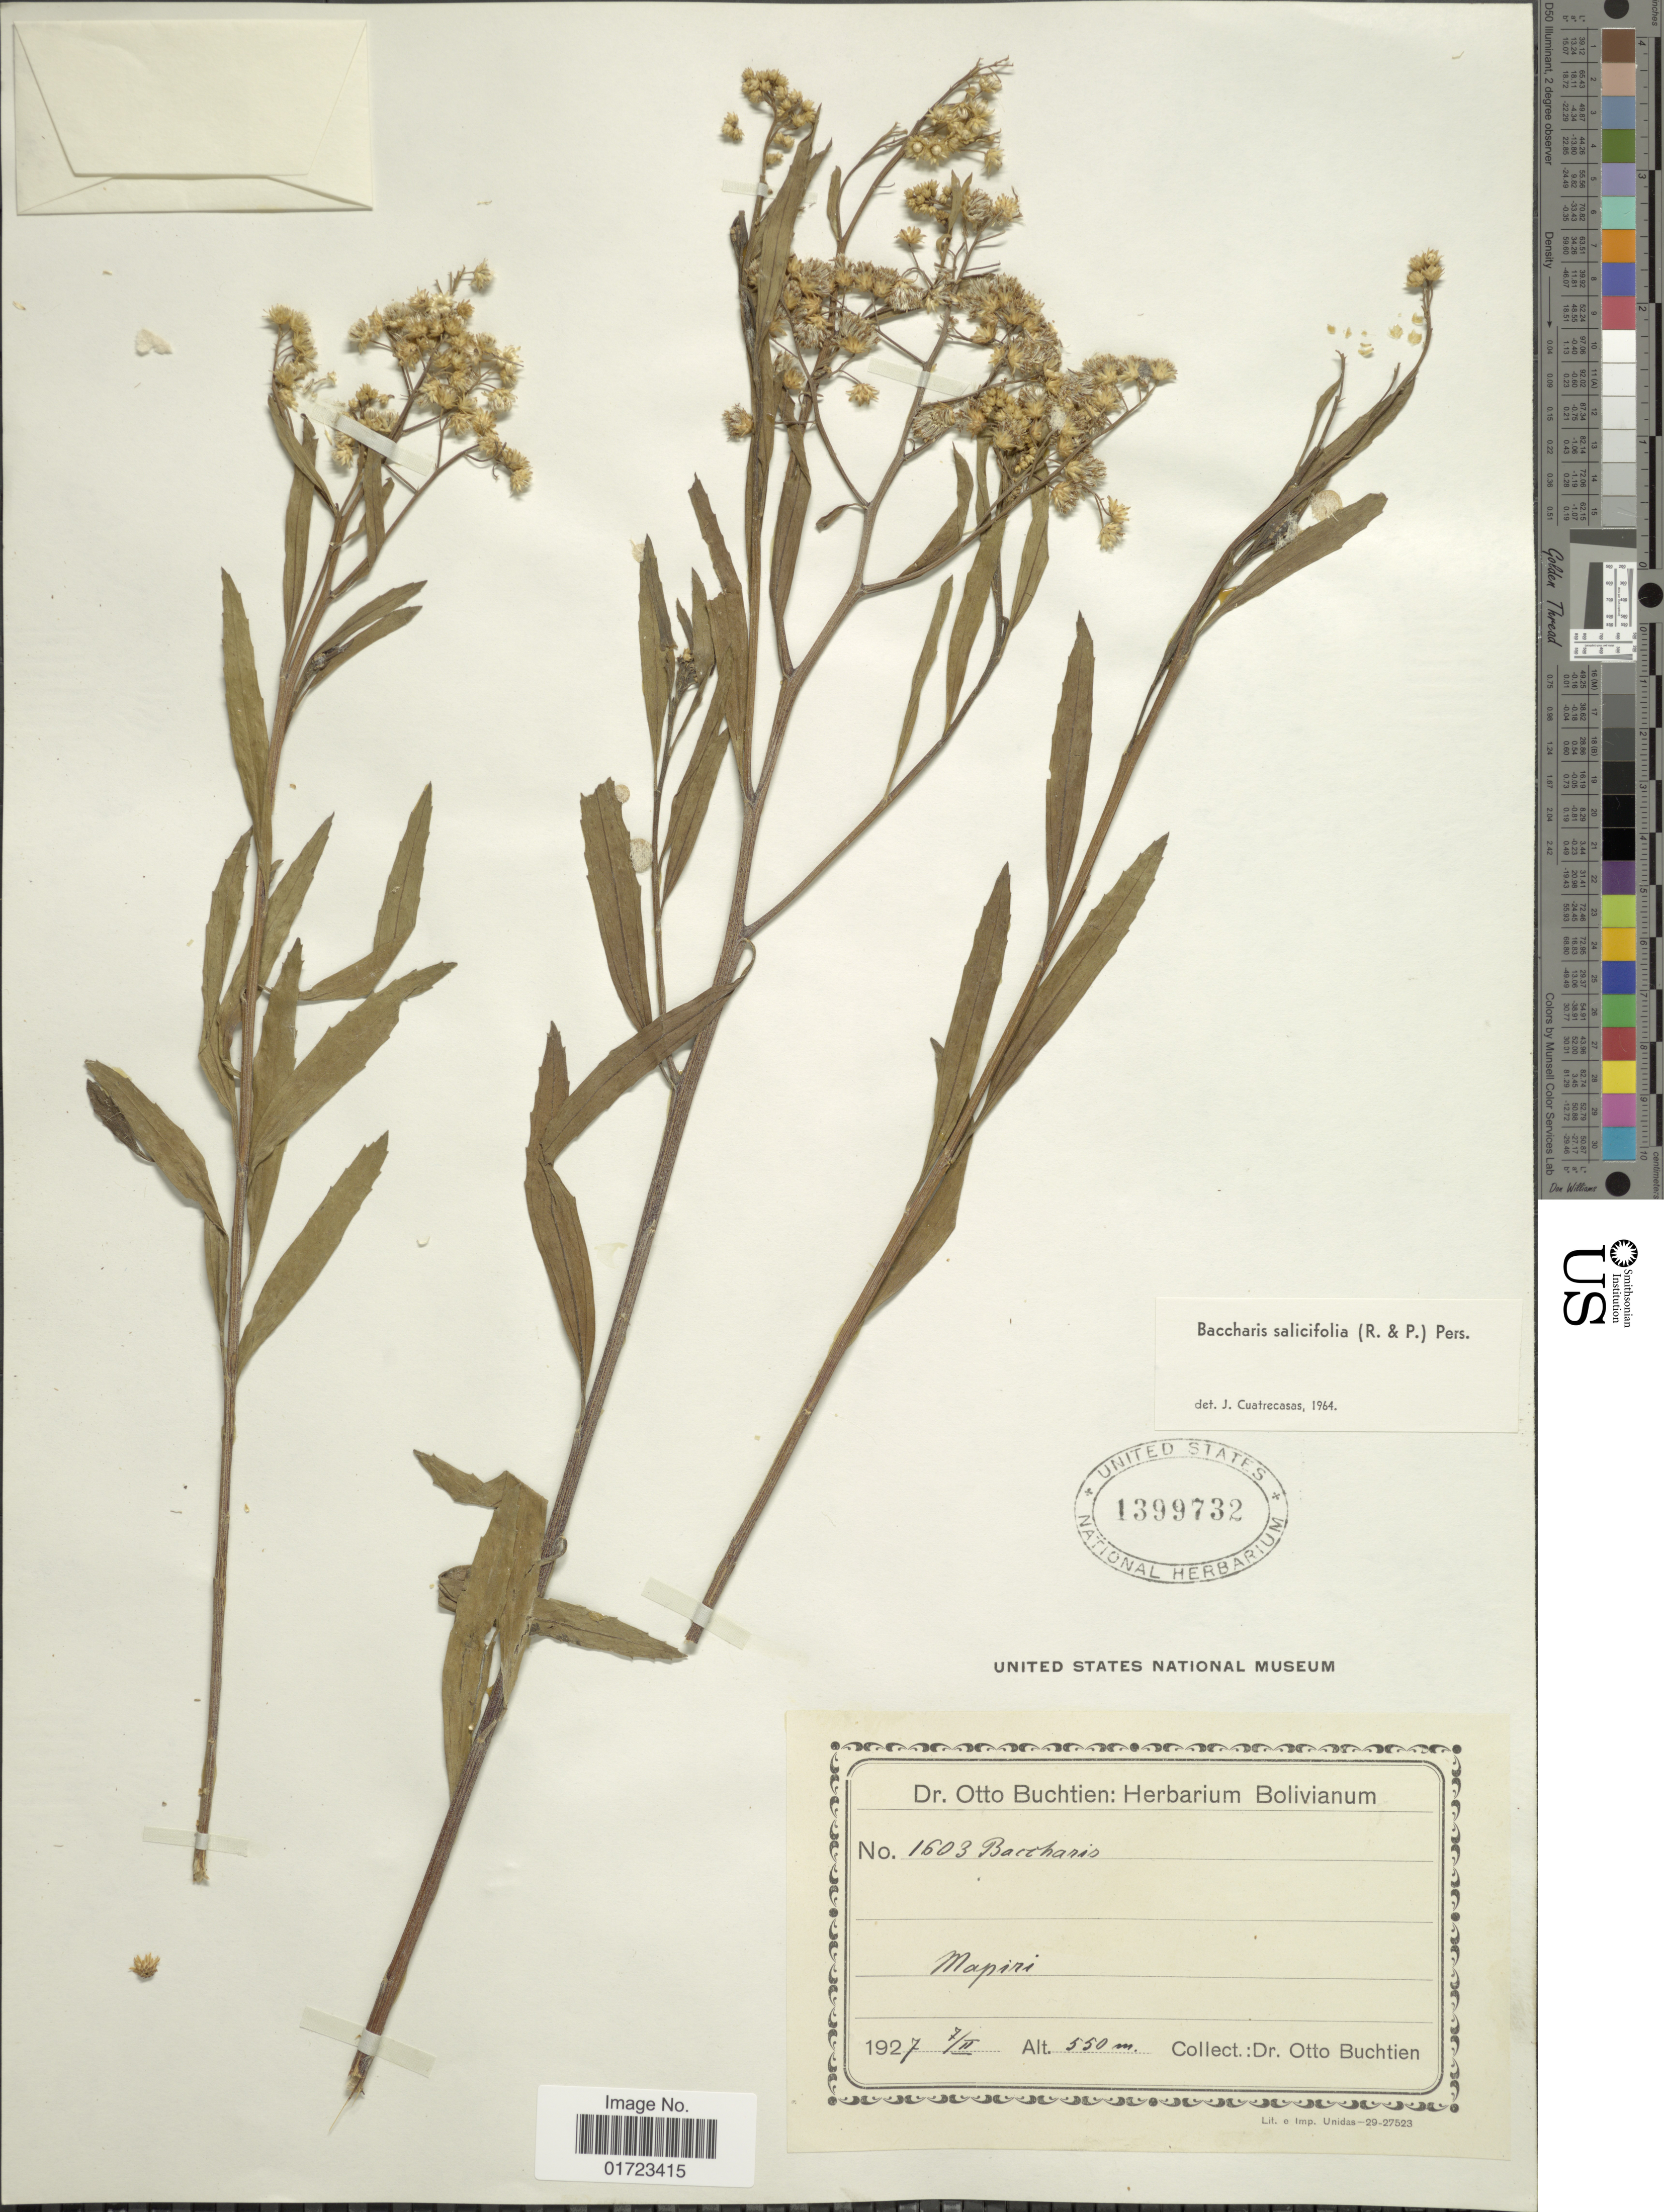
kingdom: Plantae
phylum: Tracheophyta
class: Magnoliopsida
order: Asterales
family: Asteraceae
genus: Baccharis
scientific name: Baccharis salicifolia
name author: (Ruiz & Pav.) Pers.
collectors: O. Buchtien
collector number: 1603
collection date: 1927-02-07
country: Bolivia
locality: Mapiri.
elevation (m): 550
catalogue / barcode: US 1399732